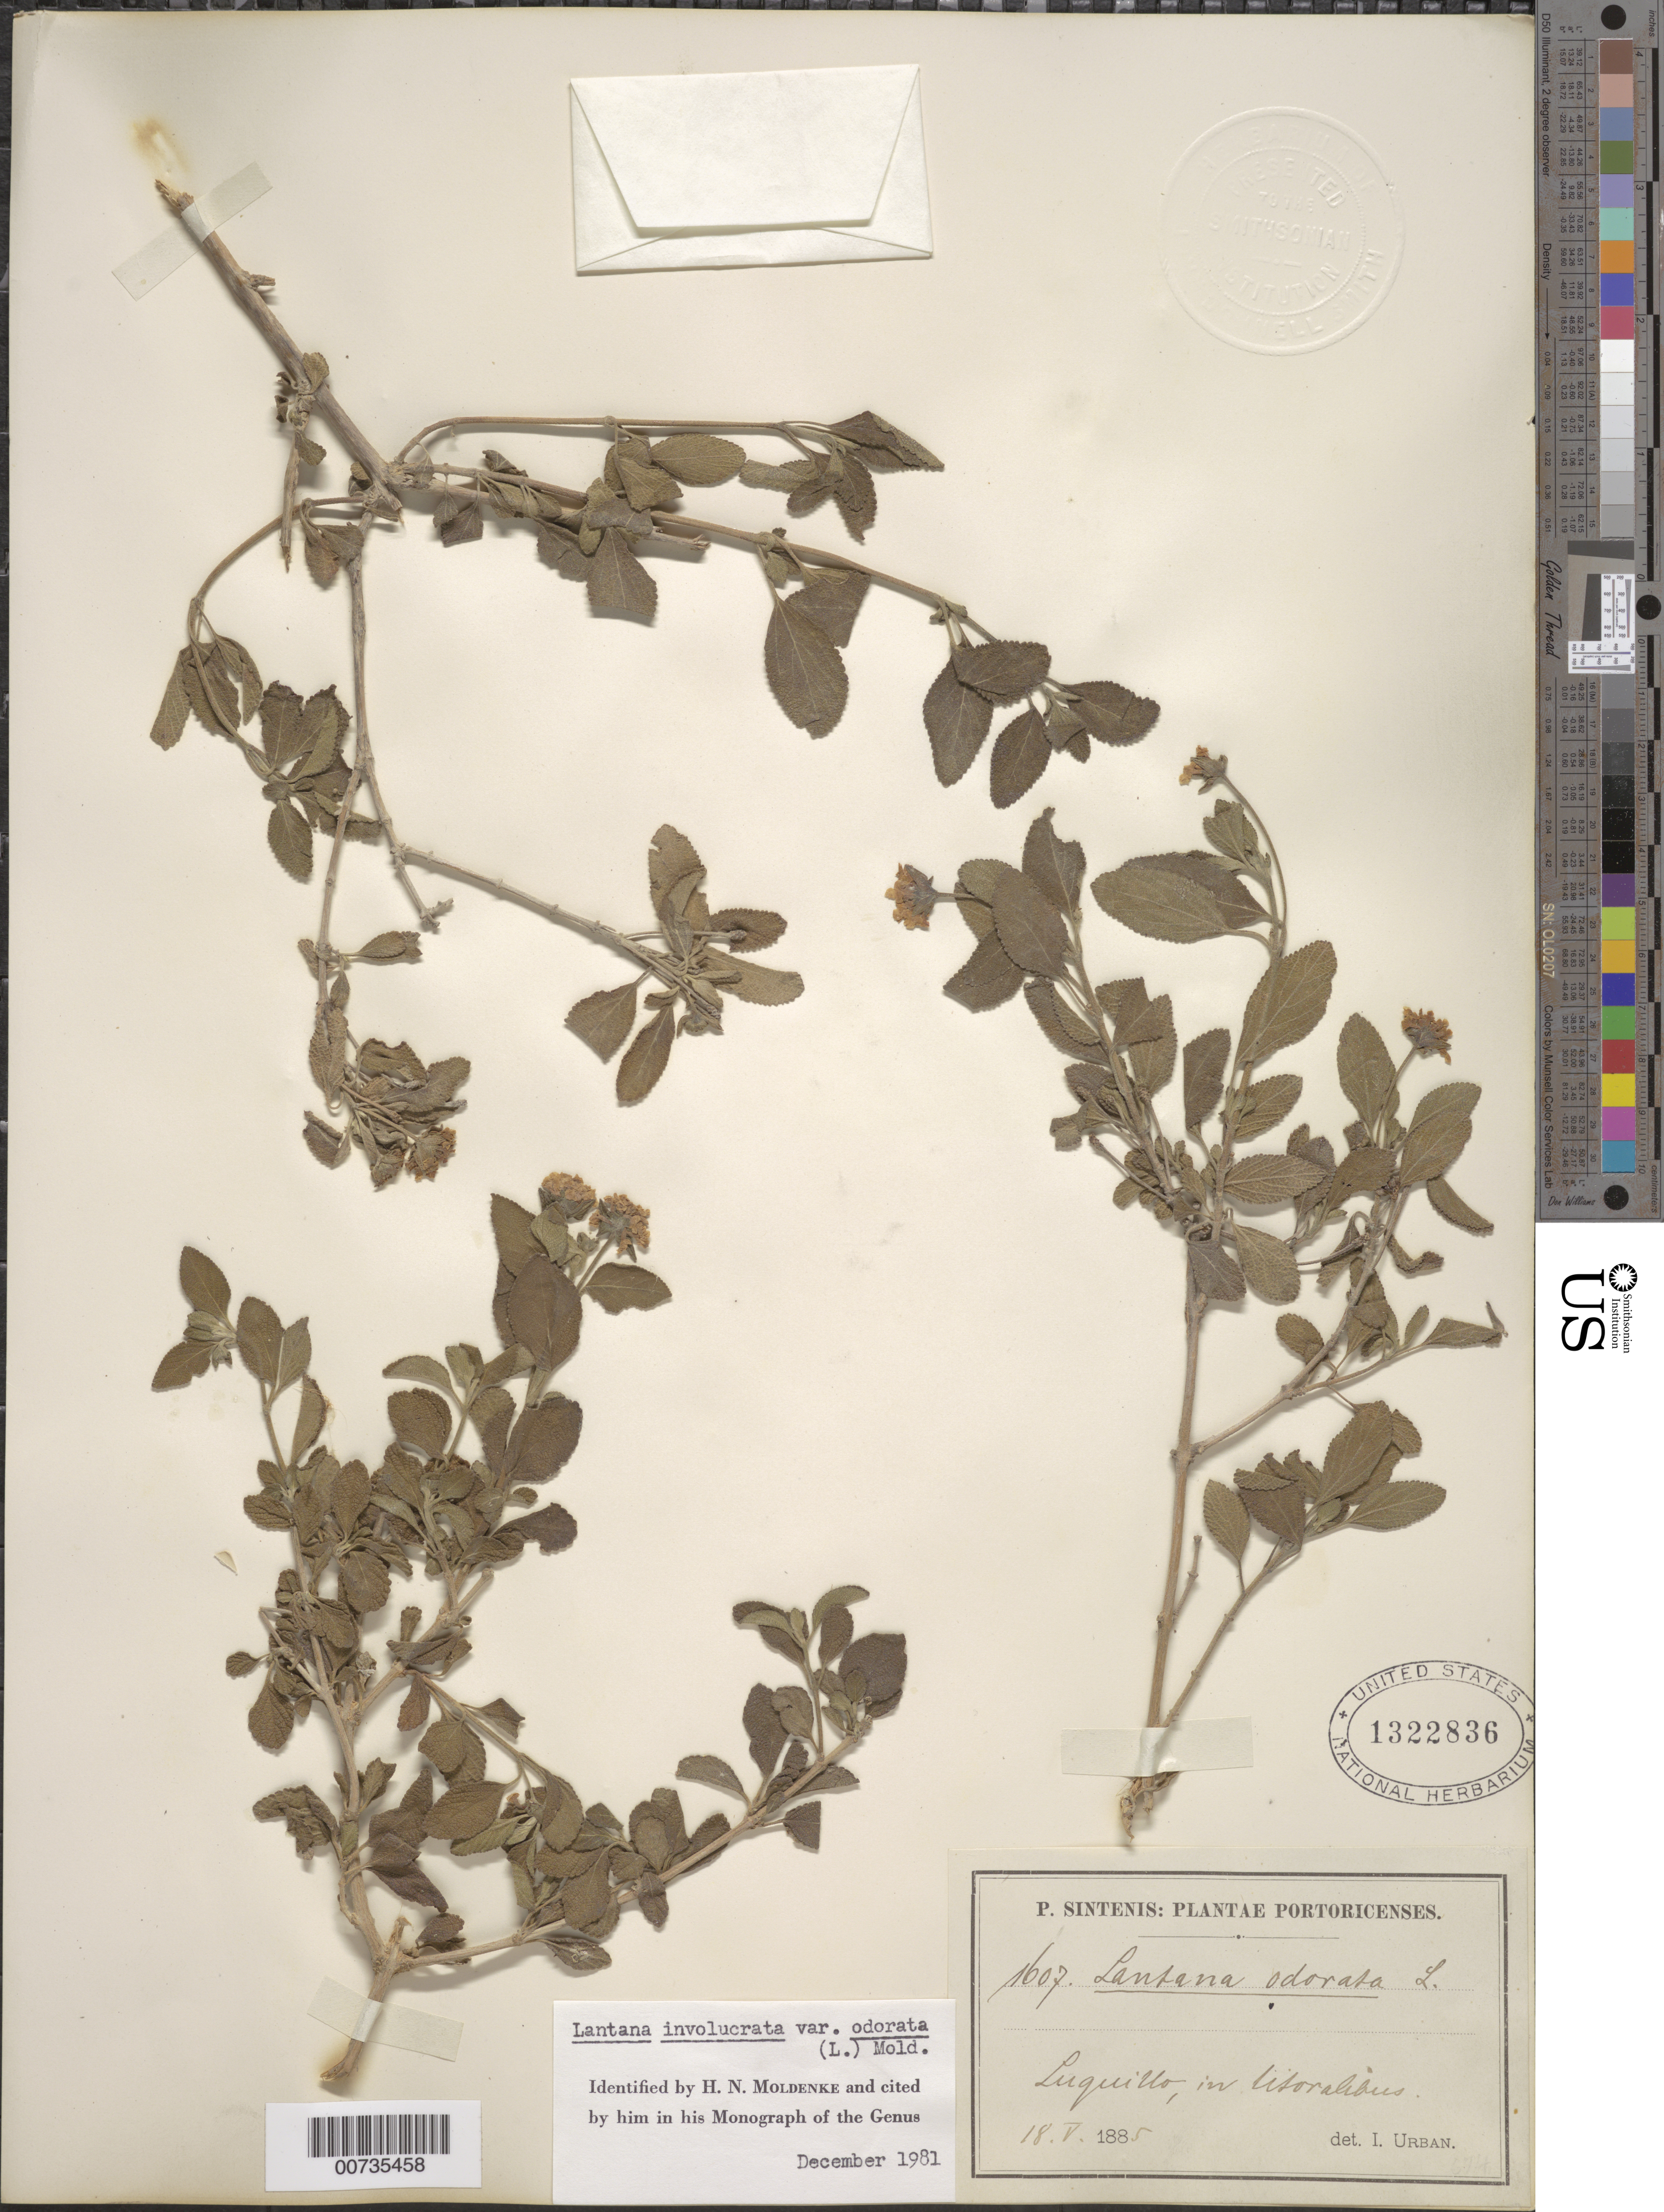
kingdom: Plantae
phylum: Tracheophyta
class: Magnoliopsida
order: Lamiales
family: Verbenaceae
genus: Lantana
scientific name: Lantana involucrata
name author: L.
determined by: Moldenke, H. N.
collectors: P. Sintenis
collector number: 1607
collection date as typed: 18 May 1885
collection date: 1885-05-18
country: Puerto Rico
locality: Luquillo.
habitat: In litoralibus.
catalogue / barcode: US 1322836